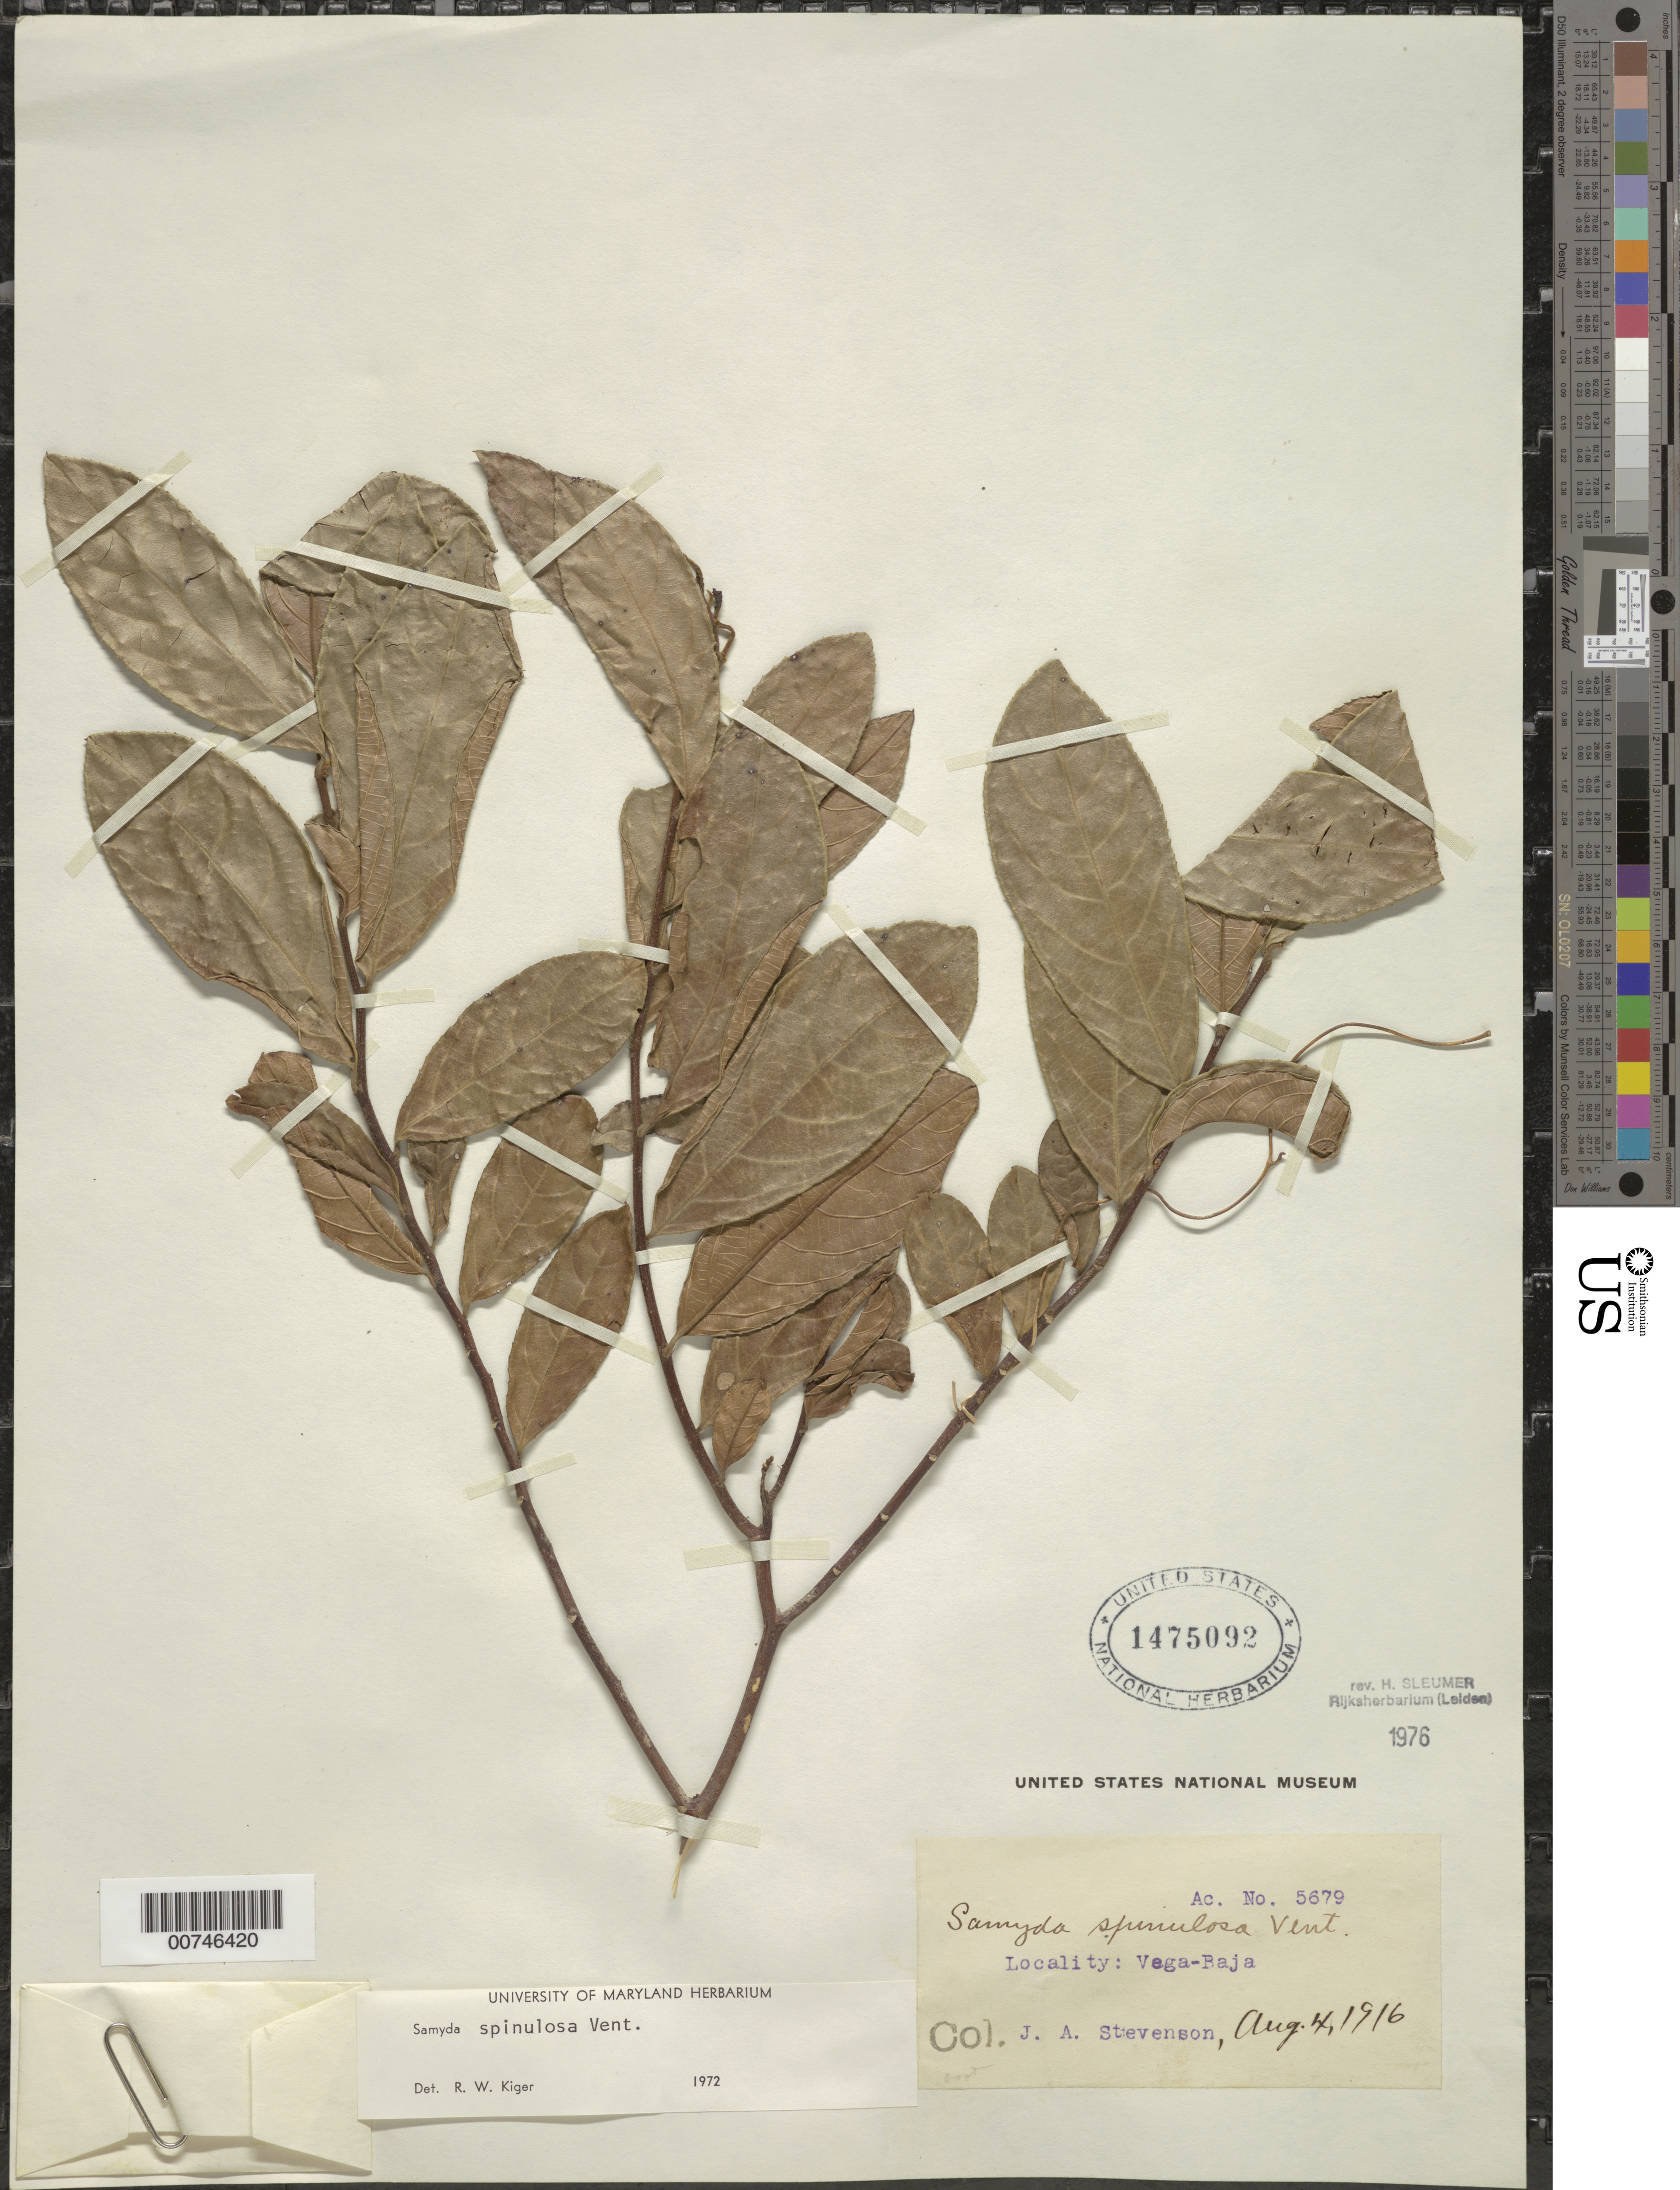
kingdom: Plantae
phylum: Tracheophyta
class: Magnoliopsida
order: Malpighiales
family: Salicaceae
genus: Casearia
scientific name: Casearia spinulosa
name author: (Vent.) T. Samar. & M.H. Alford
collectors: J. Stevenson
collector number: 5679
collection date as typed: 04 Aug 1916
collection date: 1916-08-04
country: Puerto Rico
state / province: Vega Baja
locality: Vega Baja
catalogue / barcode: US 1475092